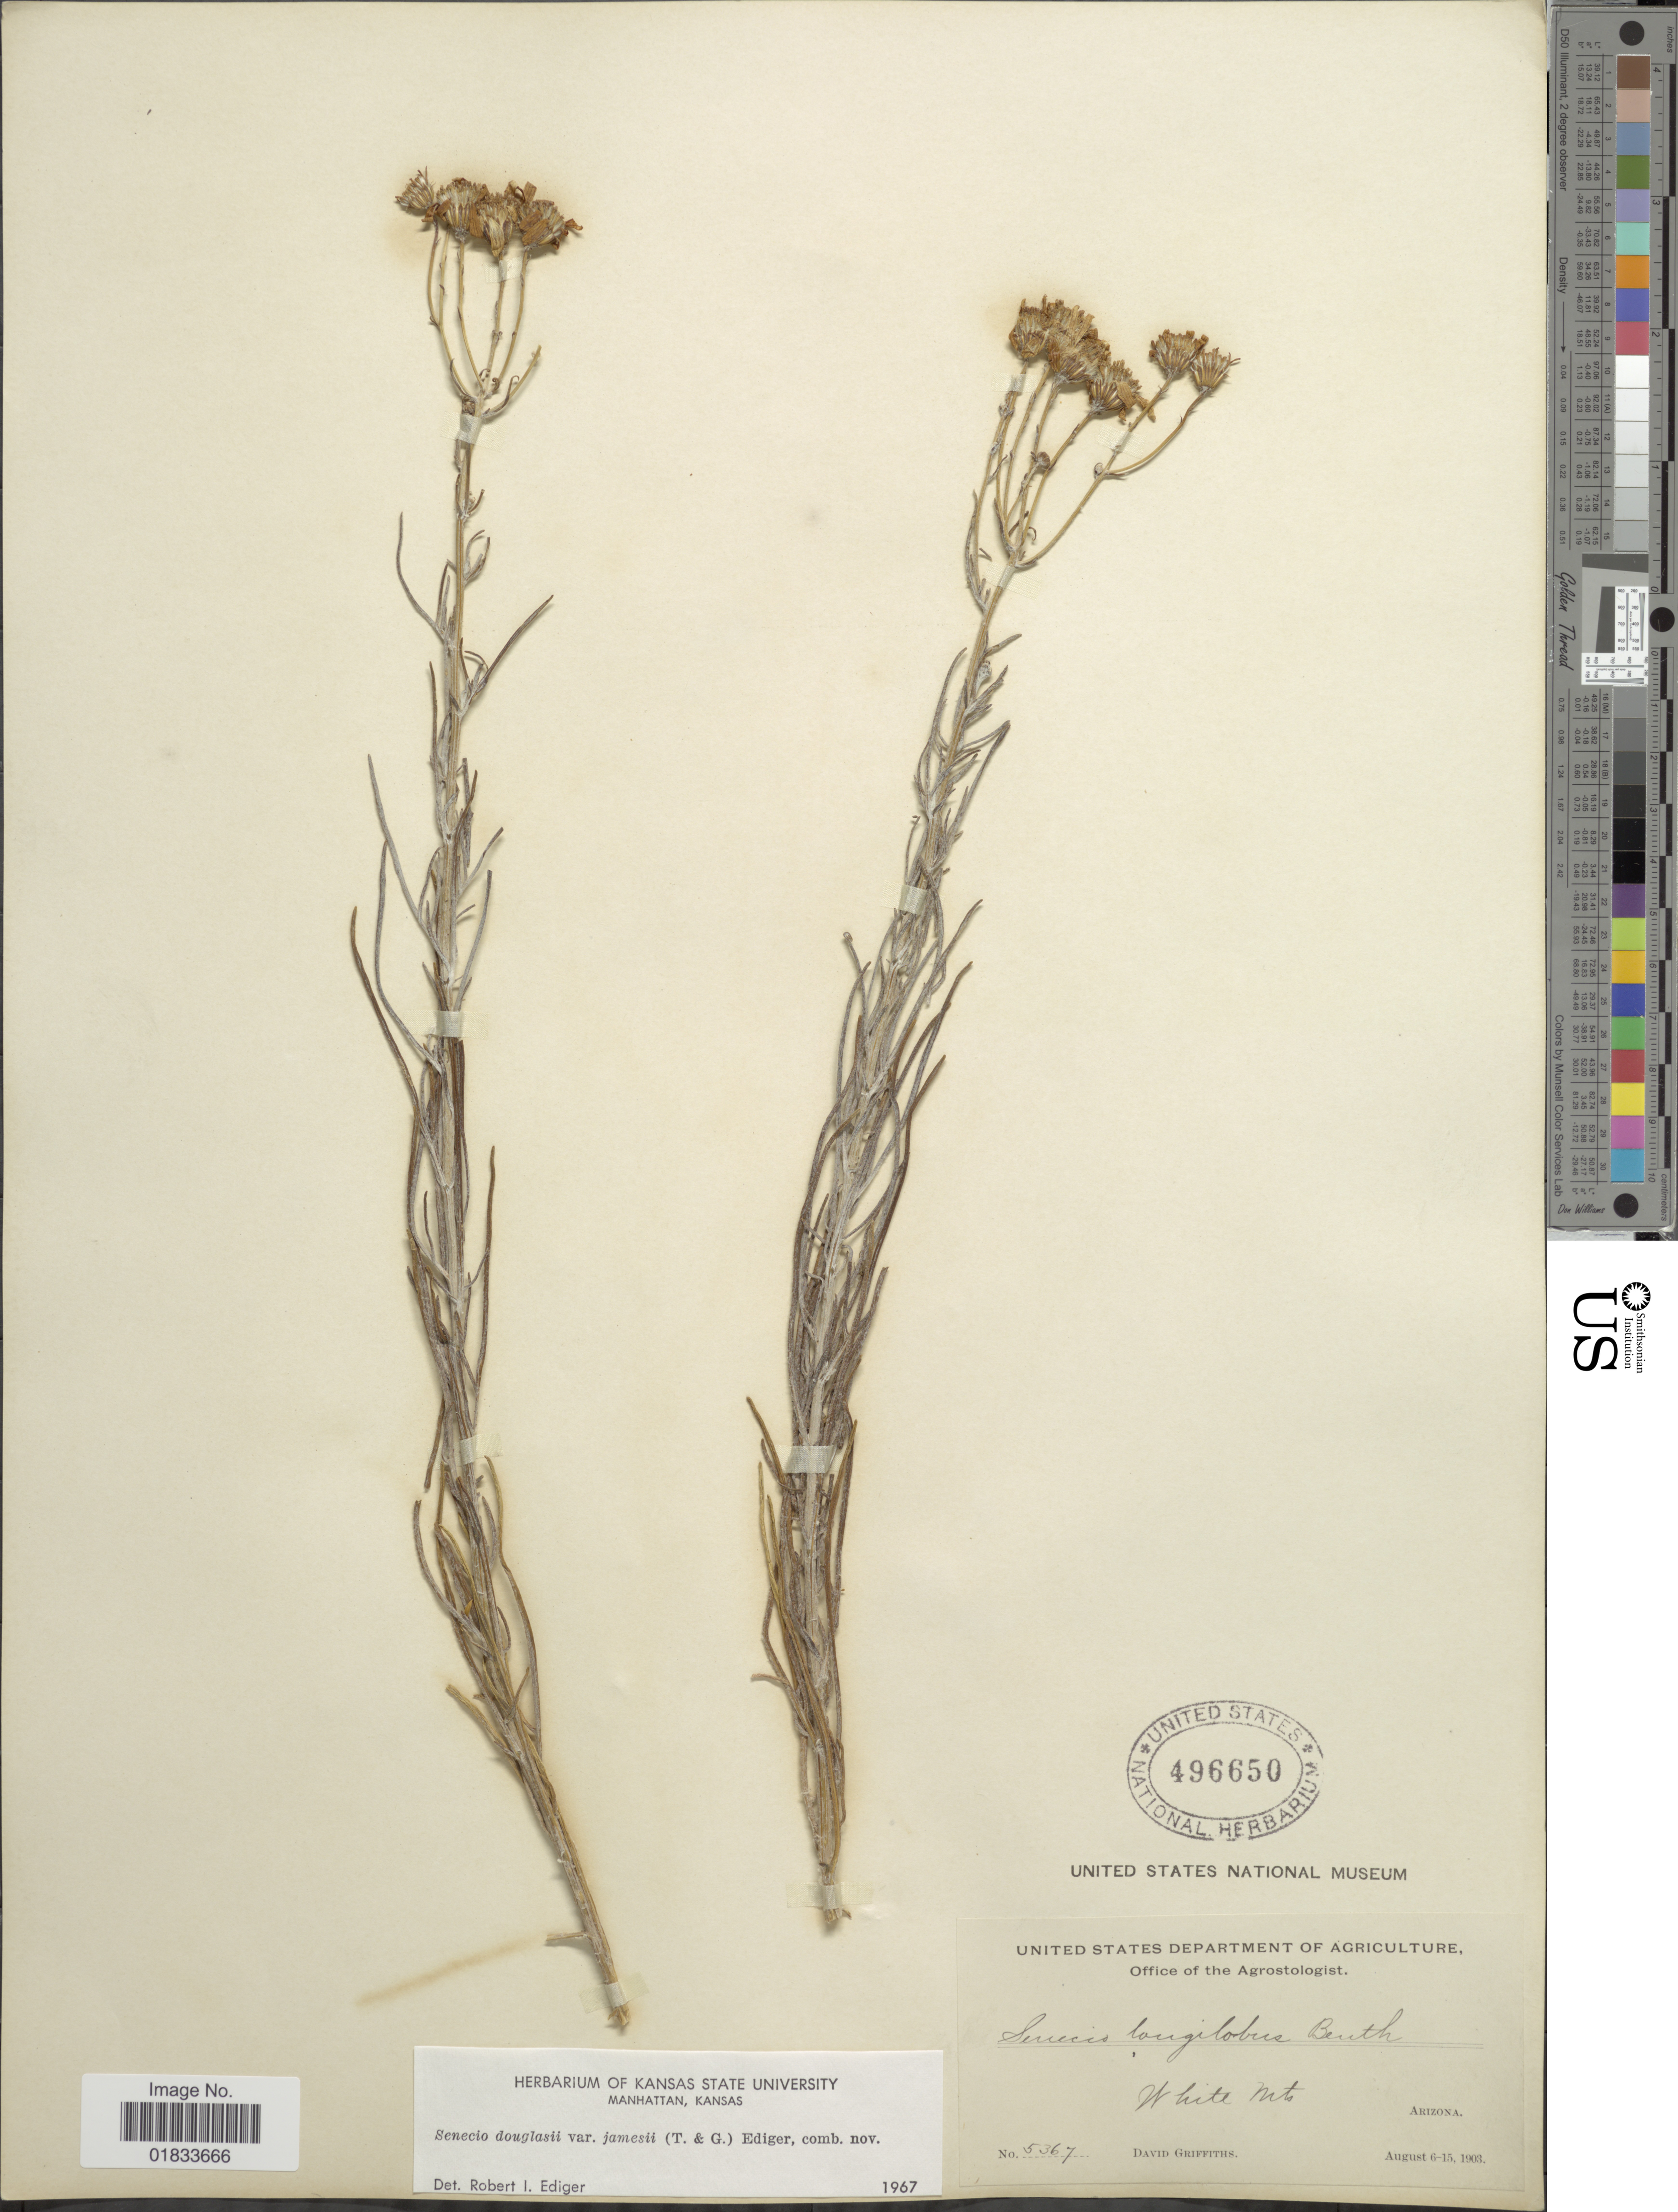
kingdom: Plantae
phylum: Tracheophyta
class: Magnoliopsida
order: Asterales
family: Asteraceae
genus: Senecio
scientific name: Senecio flaccidus var. flaccidus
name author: Less.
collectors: D. Griffiths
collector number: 5367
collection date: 1903-08-06/1903-08-15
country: United States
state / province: Arizona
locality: White Mts.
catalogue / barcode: US 496650